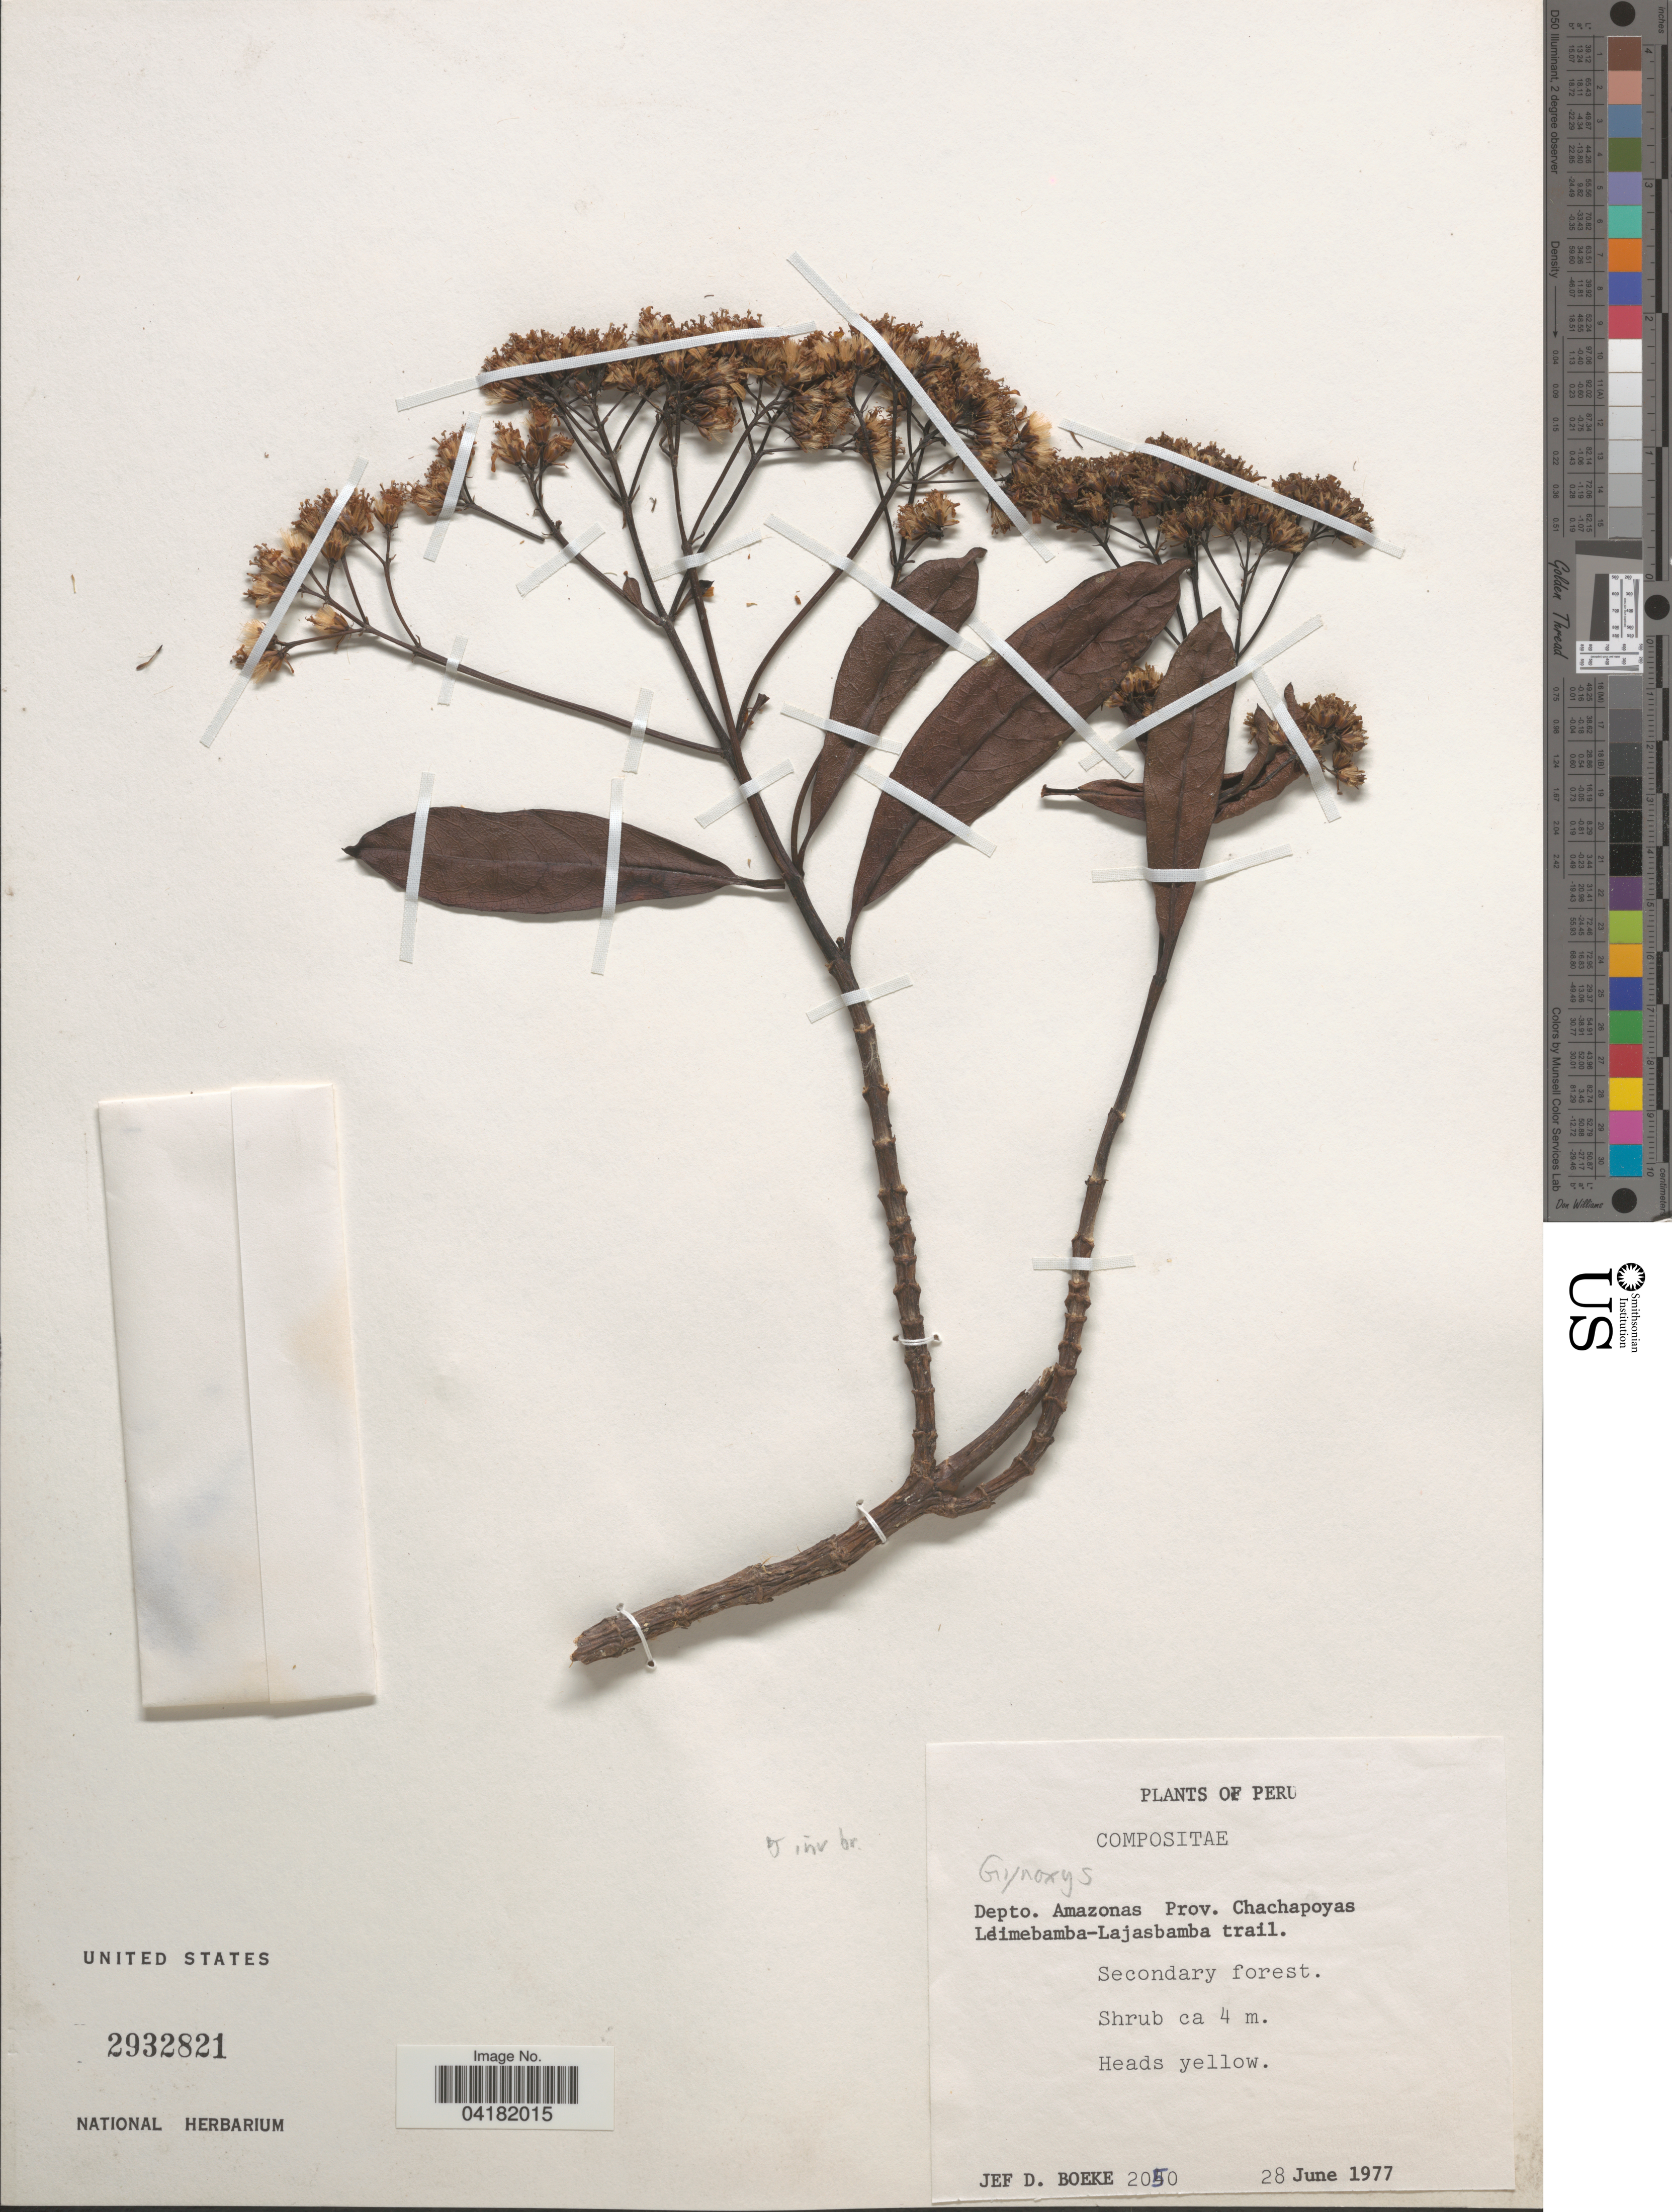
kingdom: Plantae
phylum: Tracheophyta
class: Magnoliopsida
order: Asterales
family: Asteraceae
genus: Gynoxys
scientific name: Gynoxys sp.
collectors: J. Boeke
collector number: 2050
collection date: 1977-06-28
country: Peru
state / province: Amazonas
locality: Depto. Amazonas Prov. Chachapoyas. Leimebamba-Lajasbamba trail.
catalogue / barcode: US 2932821